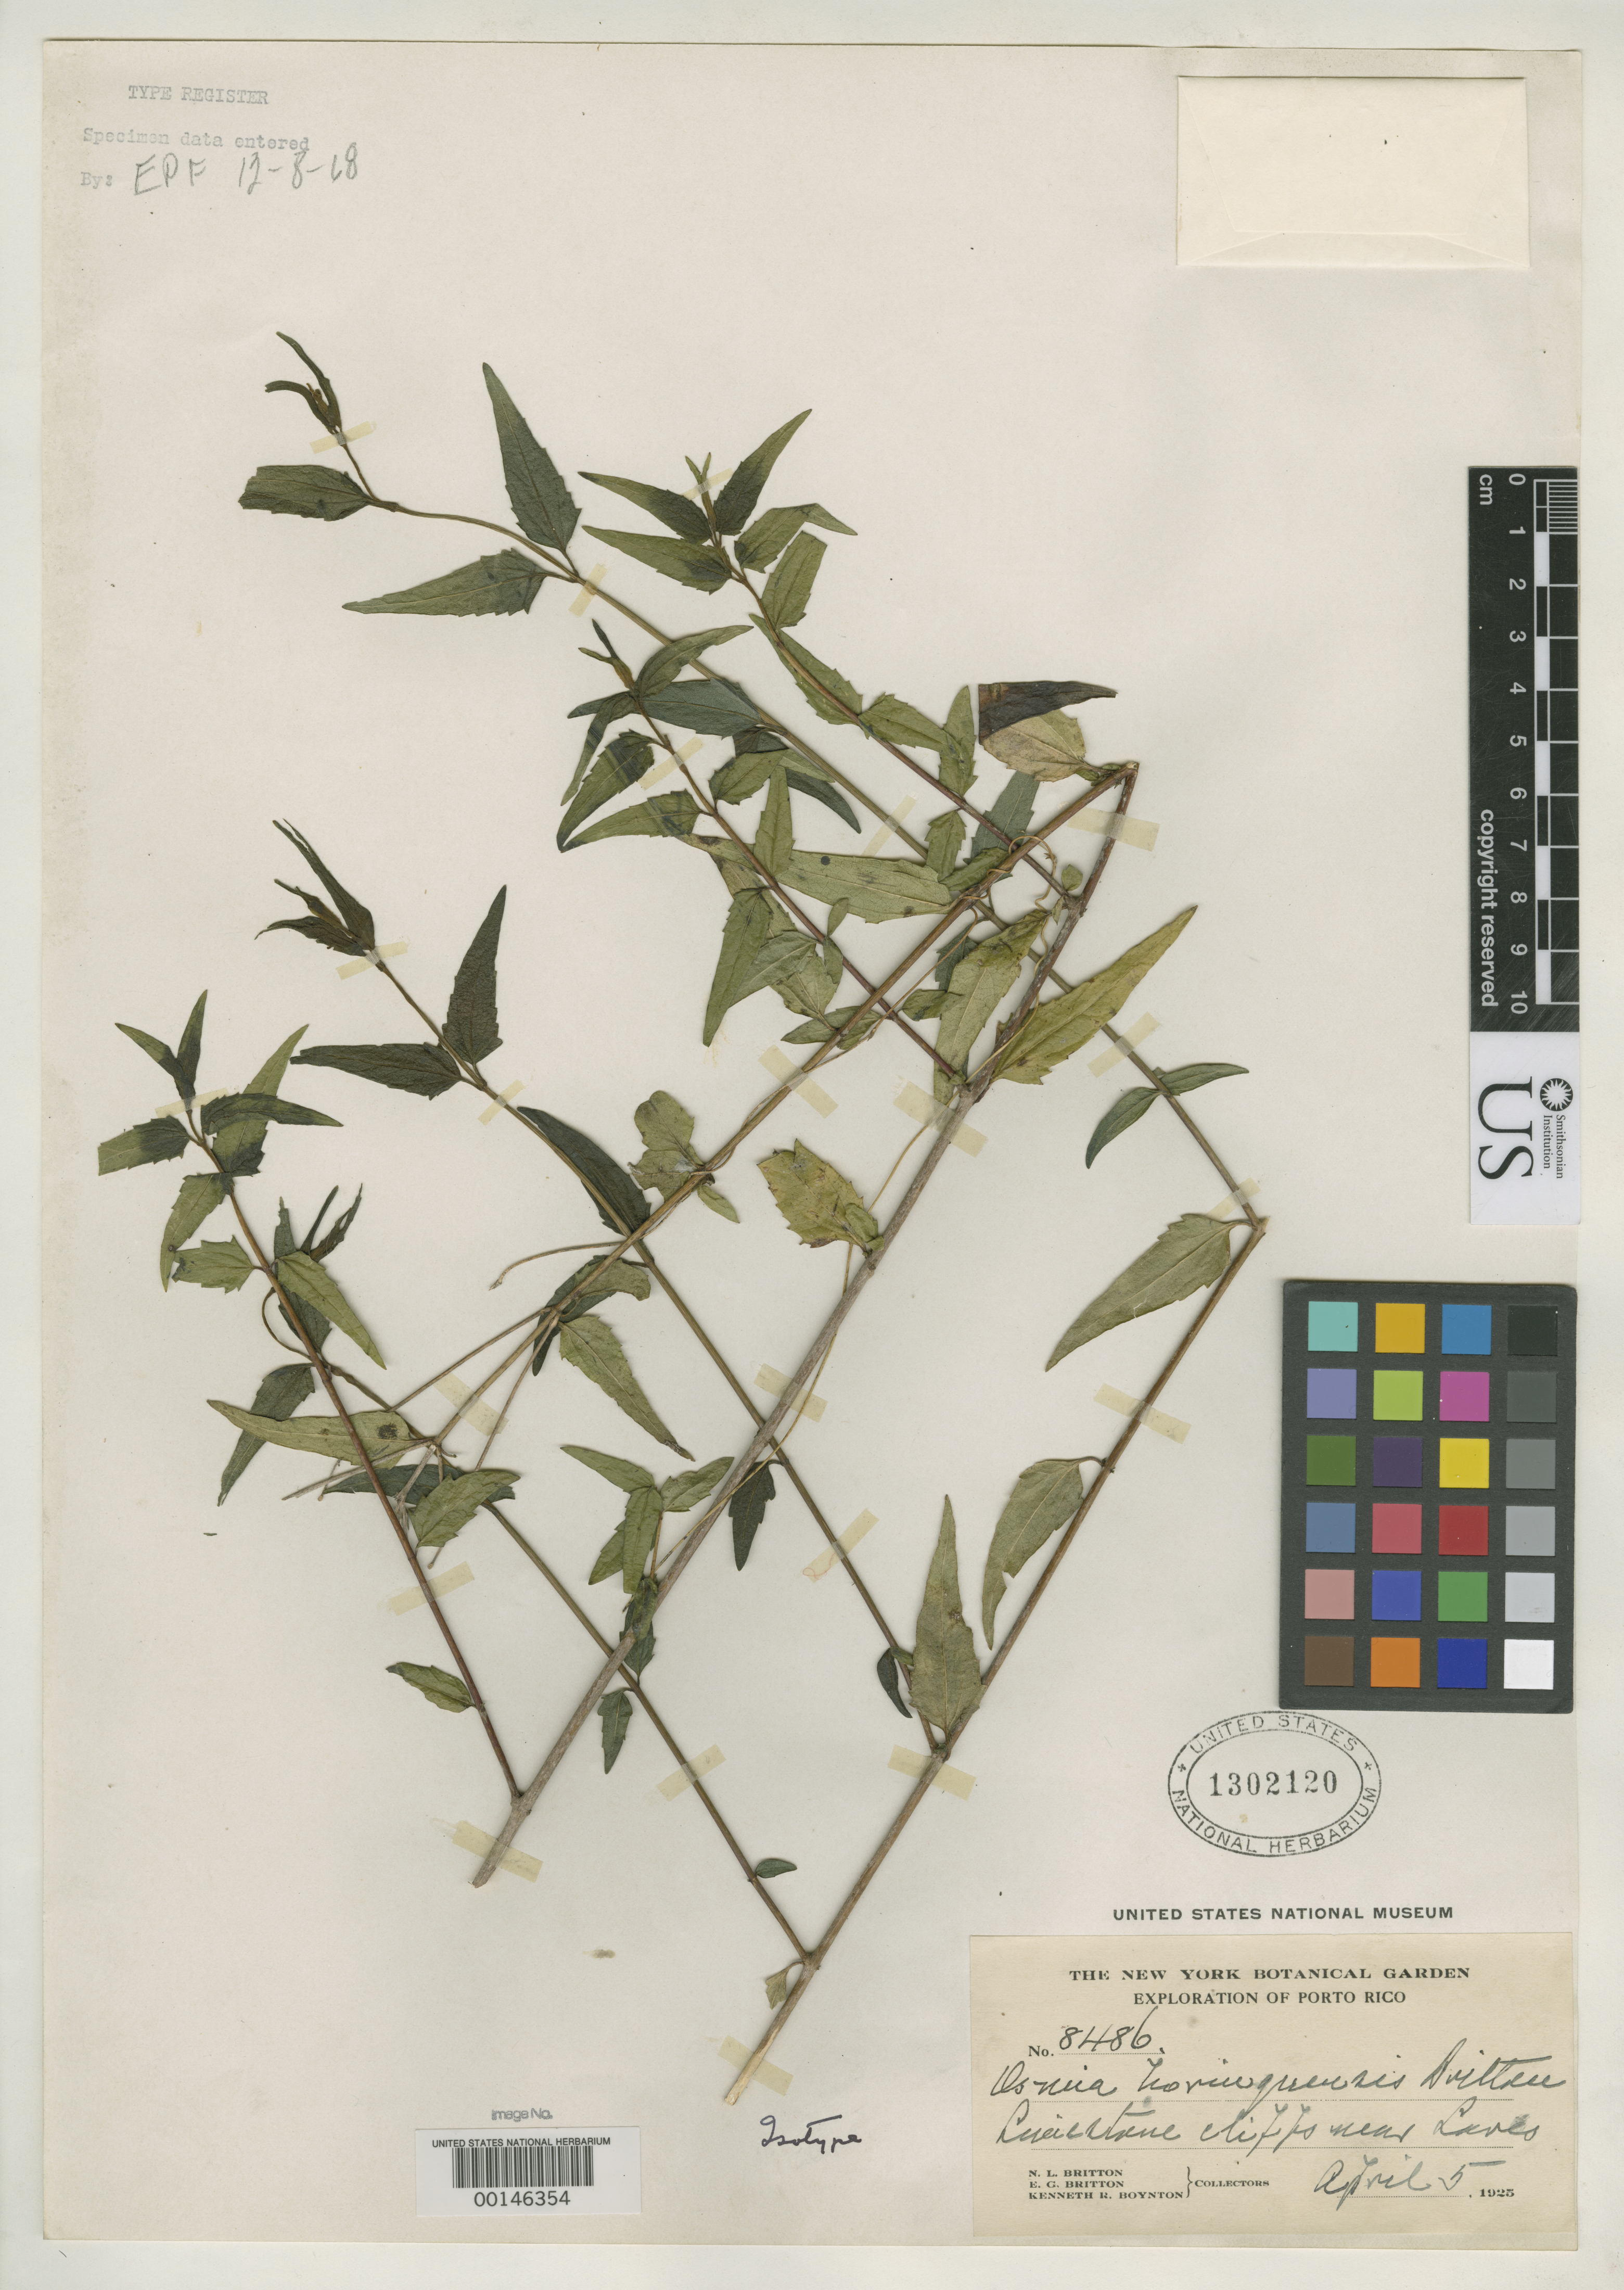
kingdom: Plantae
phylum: Tracheophyta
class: Magnoliopsida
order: Asterales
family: Asteraceae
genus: Osmia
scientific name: Osmia borinquensis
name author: Britton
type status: Type Collection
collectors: N. Britton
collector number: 8486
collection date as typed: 05 Apr 1925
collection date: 1925-04-05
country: Puerto Rico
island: Greater Antilles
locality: Lares.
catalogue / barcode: US 1302120